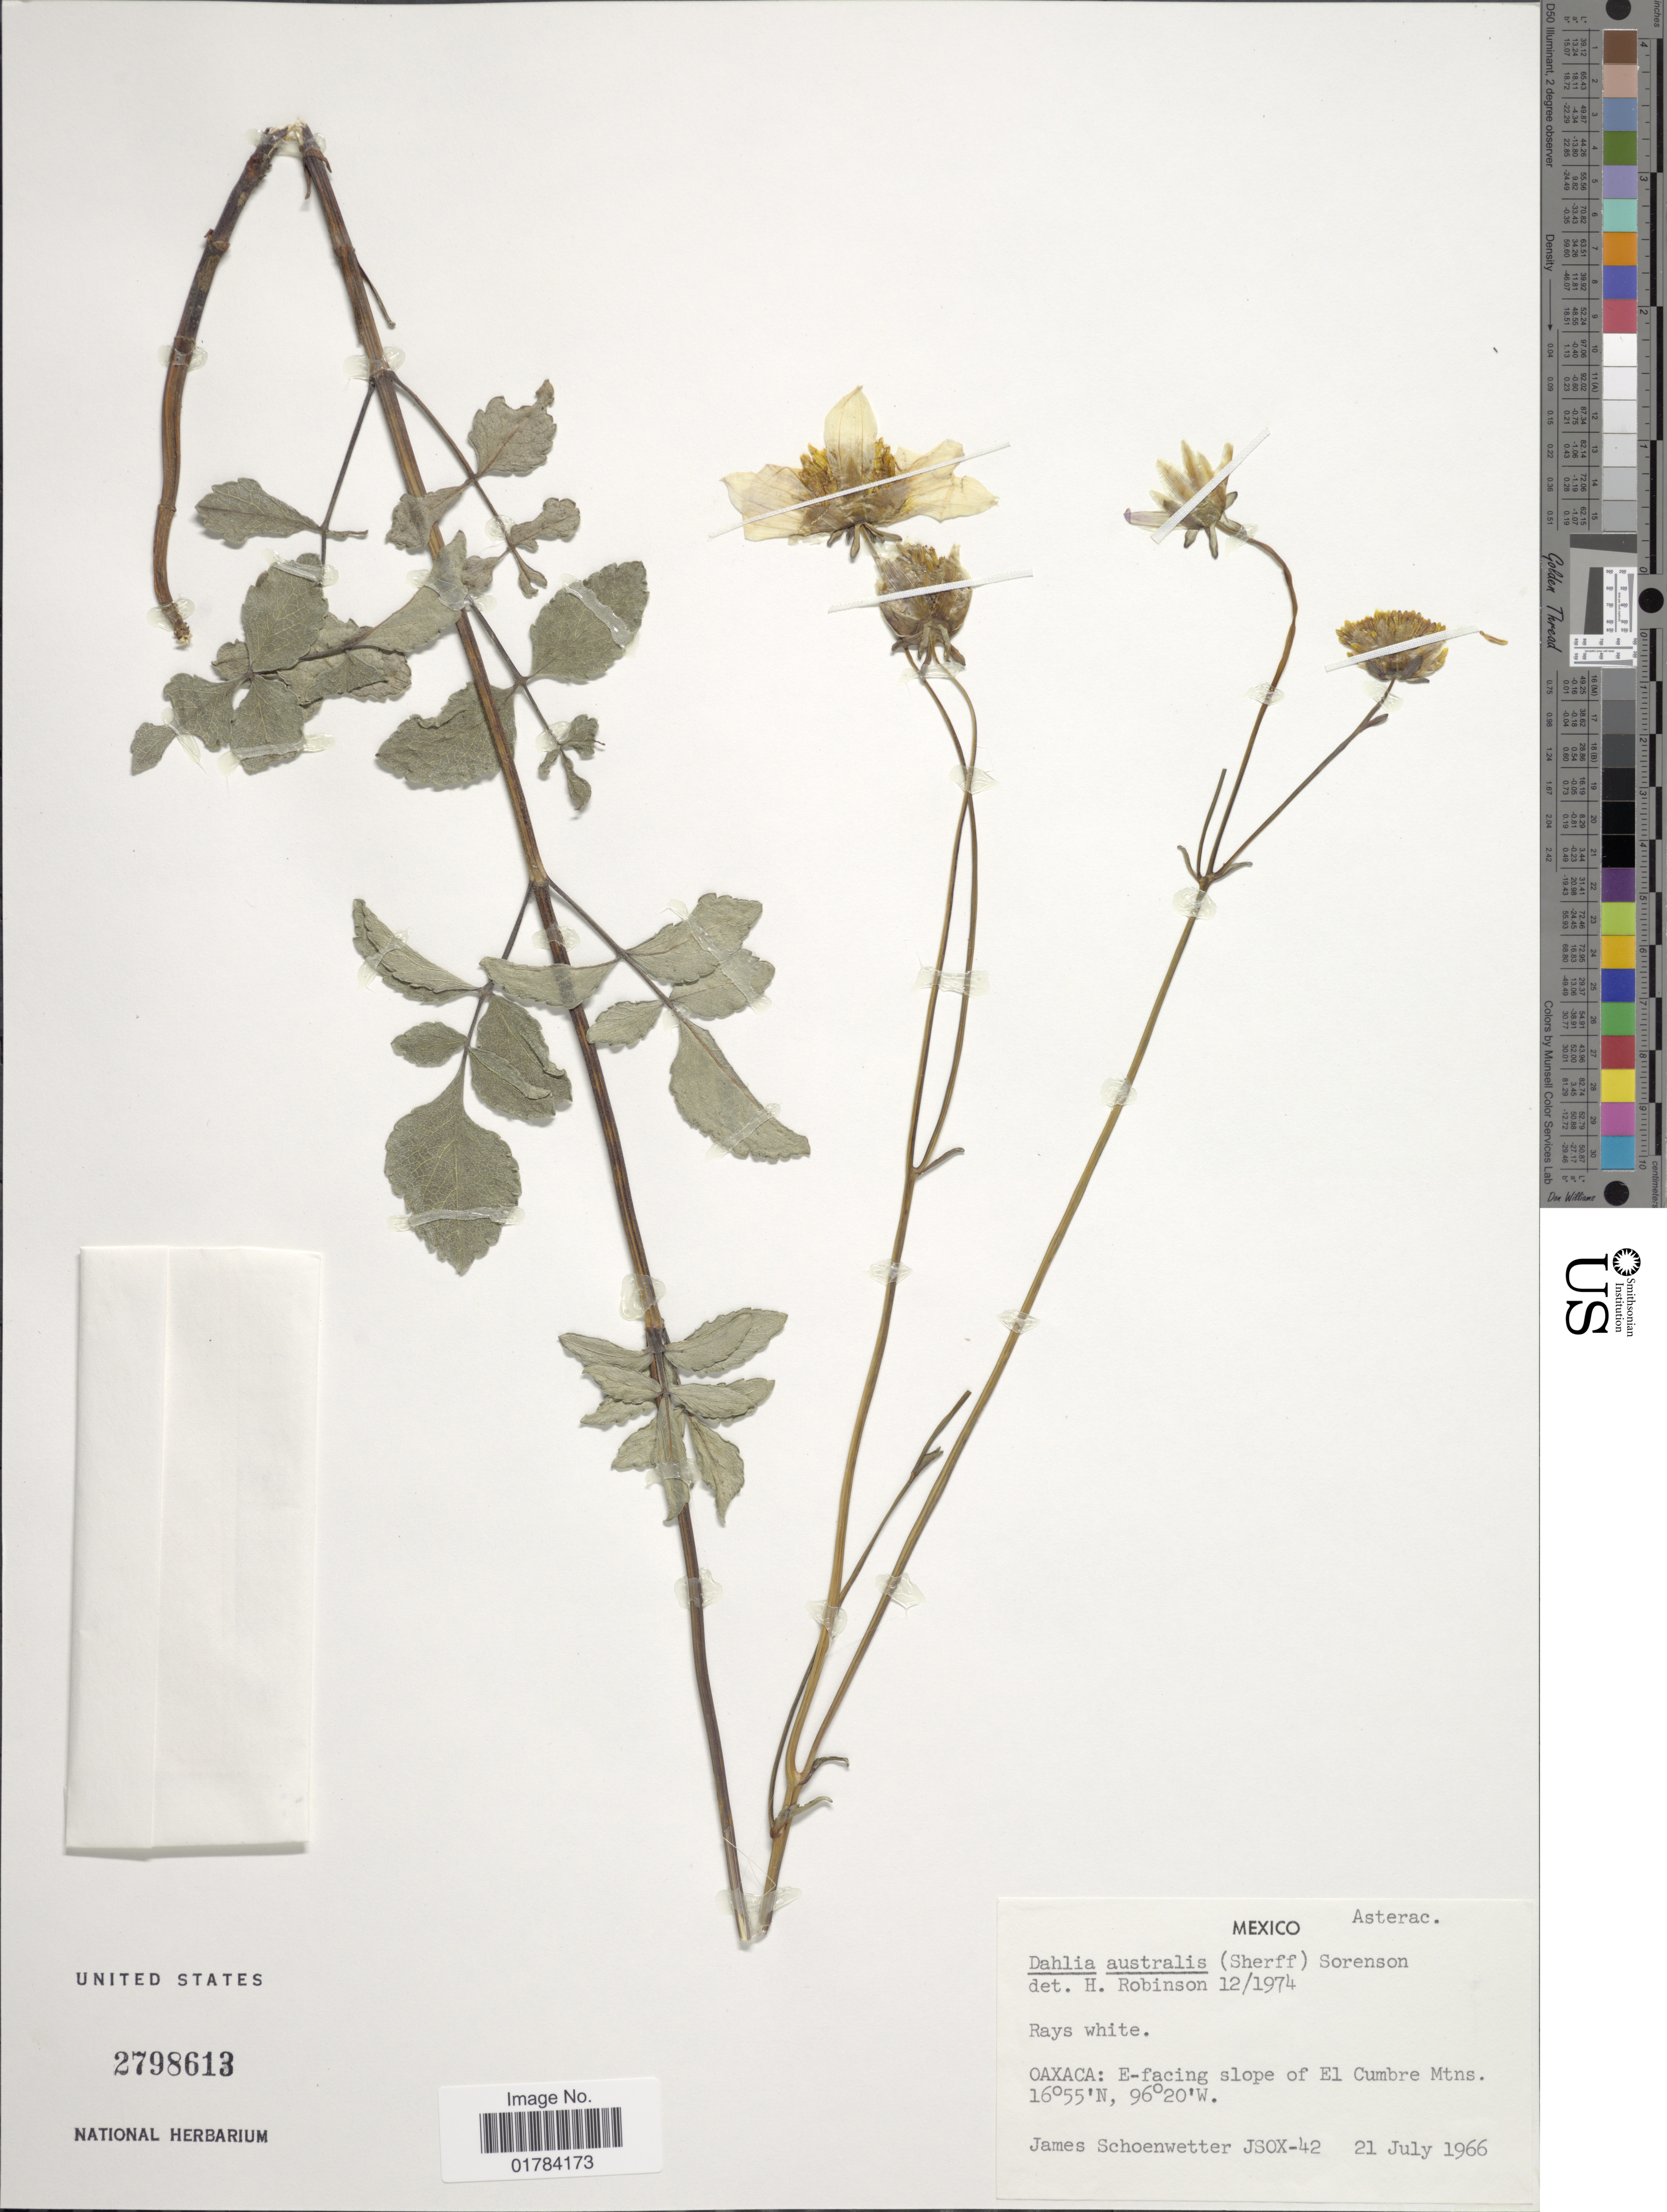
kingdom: Plantae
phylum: Tracheophyta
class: Magnoliopsida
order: Asterales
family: Asteraceae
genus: Dahlia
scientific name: Dahlia australis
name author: (Sherff) P.D. Sørensen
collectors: J. Schoenwetter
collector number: JSOX42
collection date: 1966-07-21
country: Mexico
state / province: Oaxaca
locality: E-facing slope of El cumbre Mtns.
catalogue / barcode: US 2798613